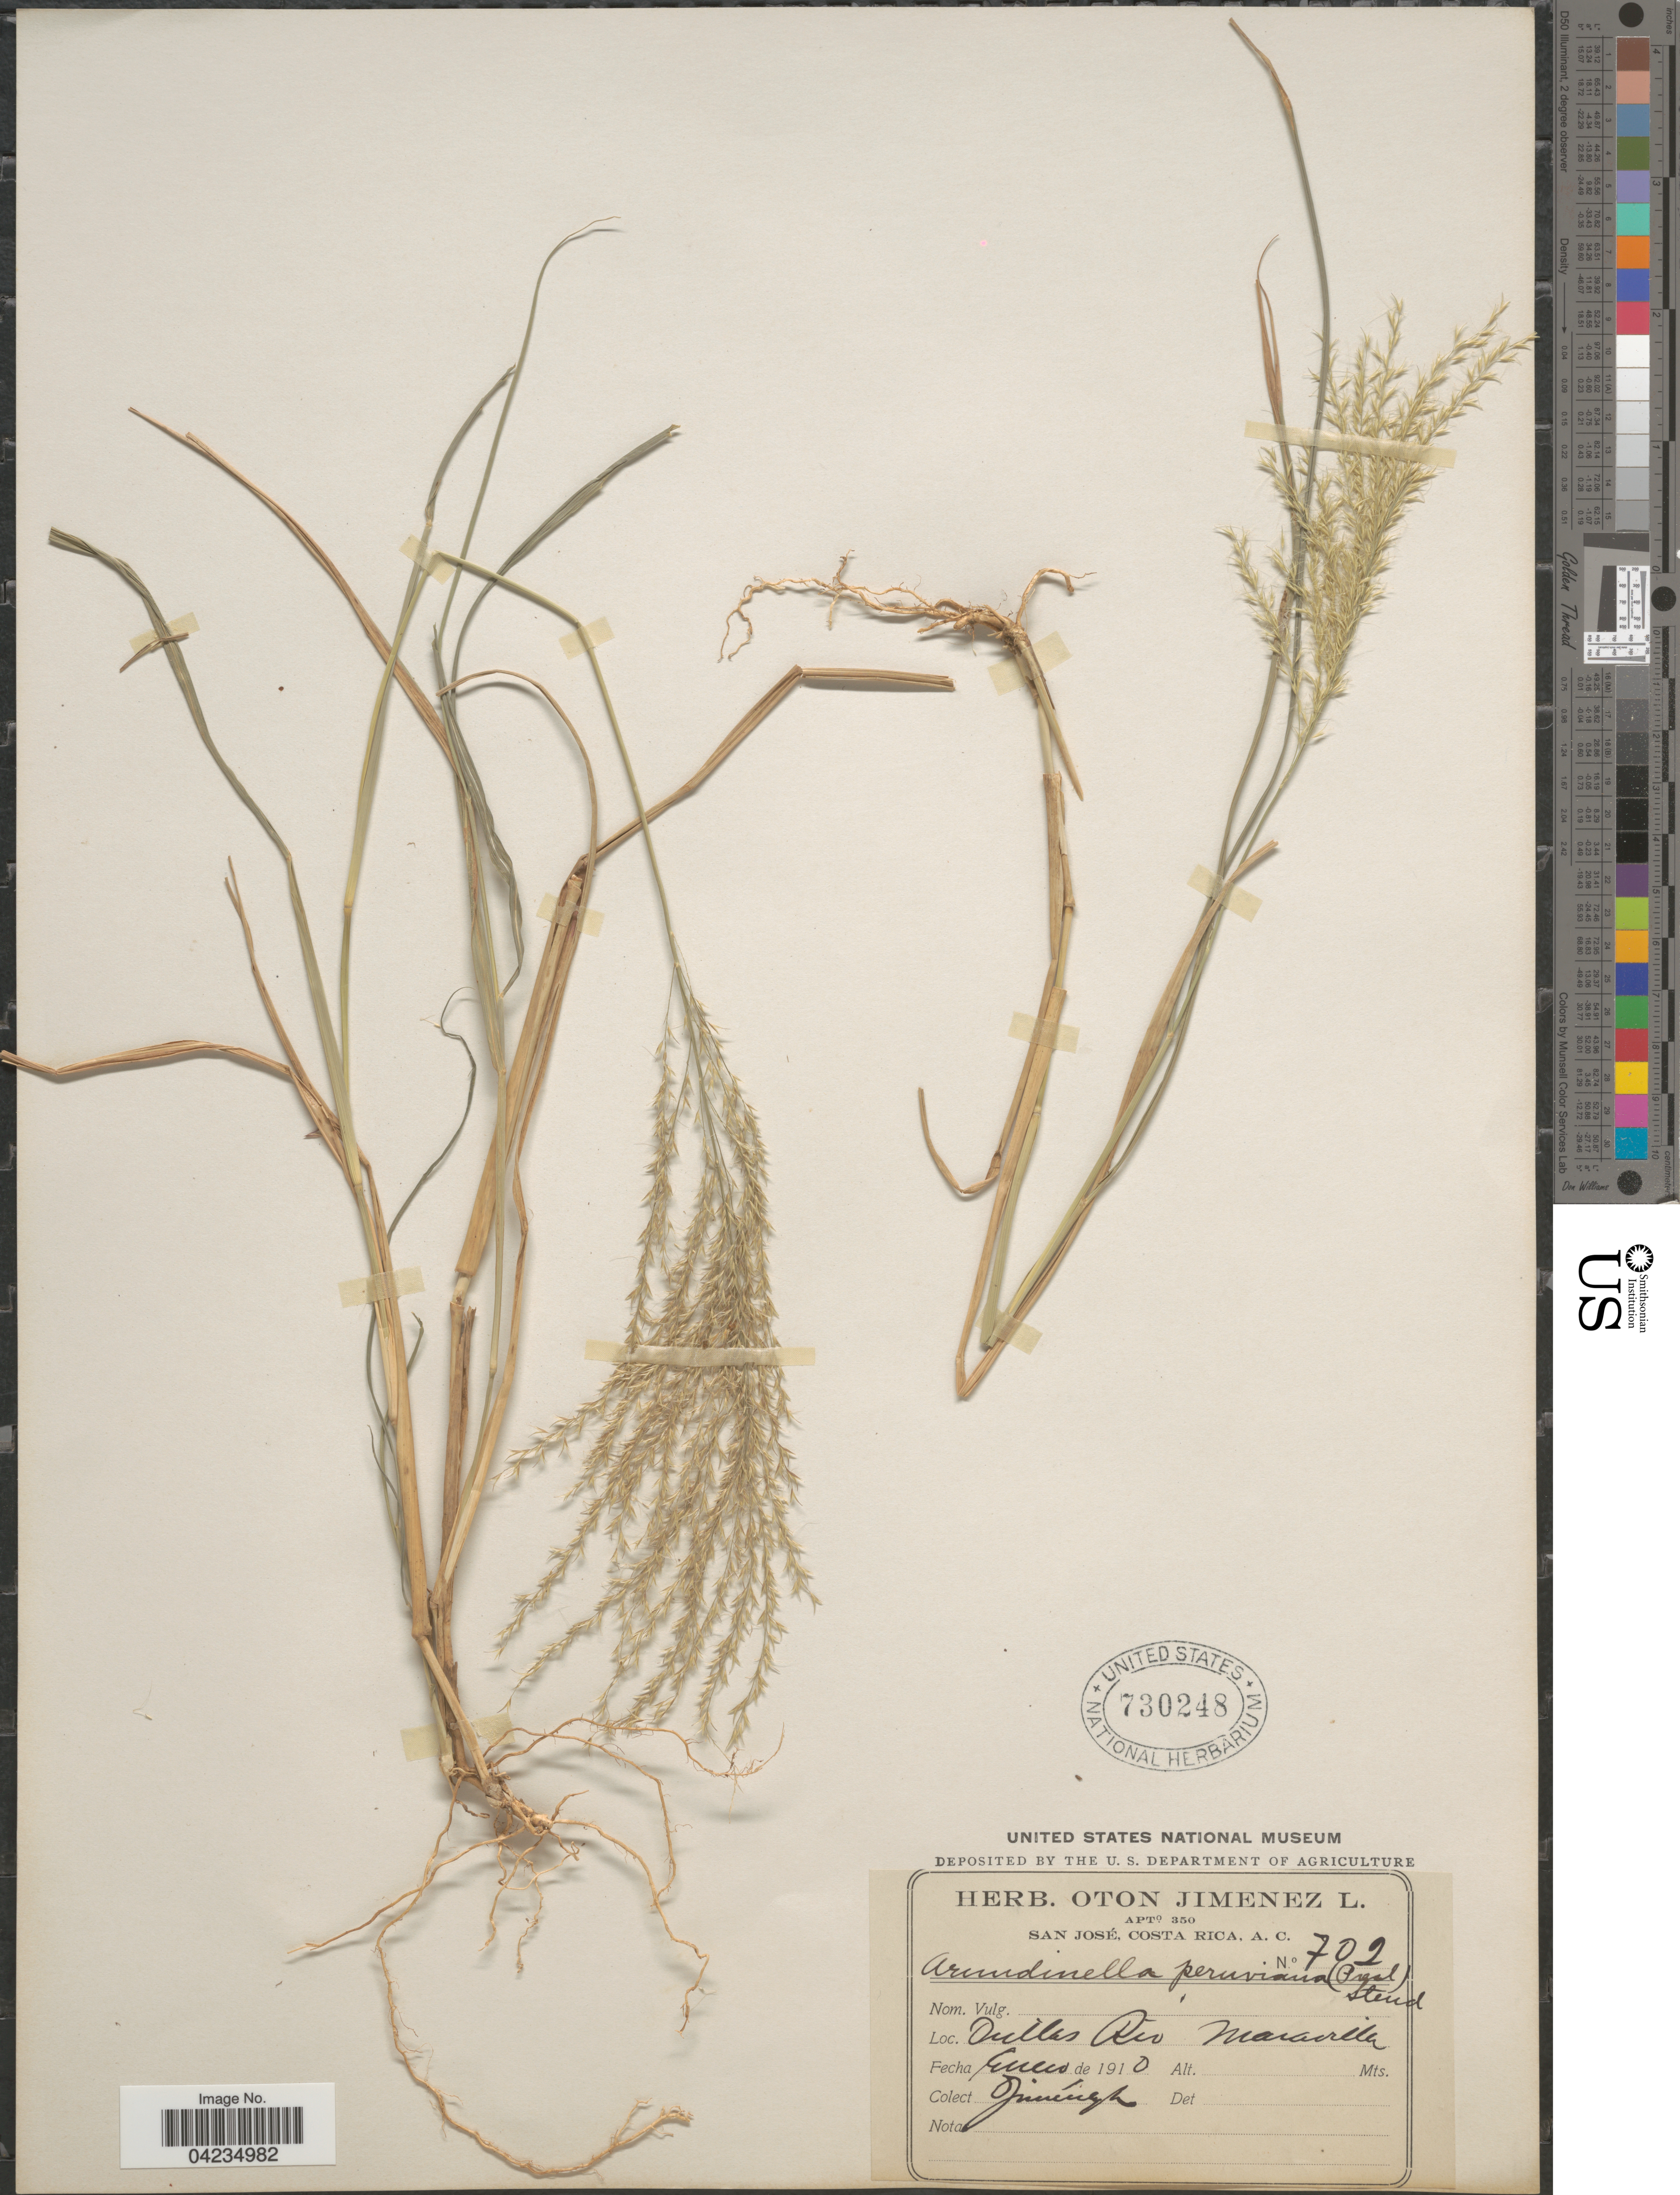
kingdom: Plantae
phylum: Tracheophyta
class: Liliopsida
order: Poales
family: Poaceae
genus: Arundinella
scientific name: Arundinella berteroniana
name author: (Schult.) Hitchc. & Chase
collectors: O. Jiménez L.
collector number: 702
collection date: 1910-01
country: Costa Rica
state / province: San José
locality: Orillas Río Maravilla.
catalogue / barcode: US 730248